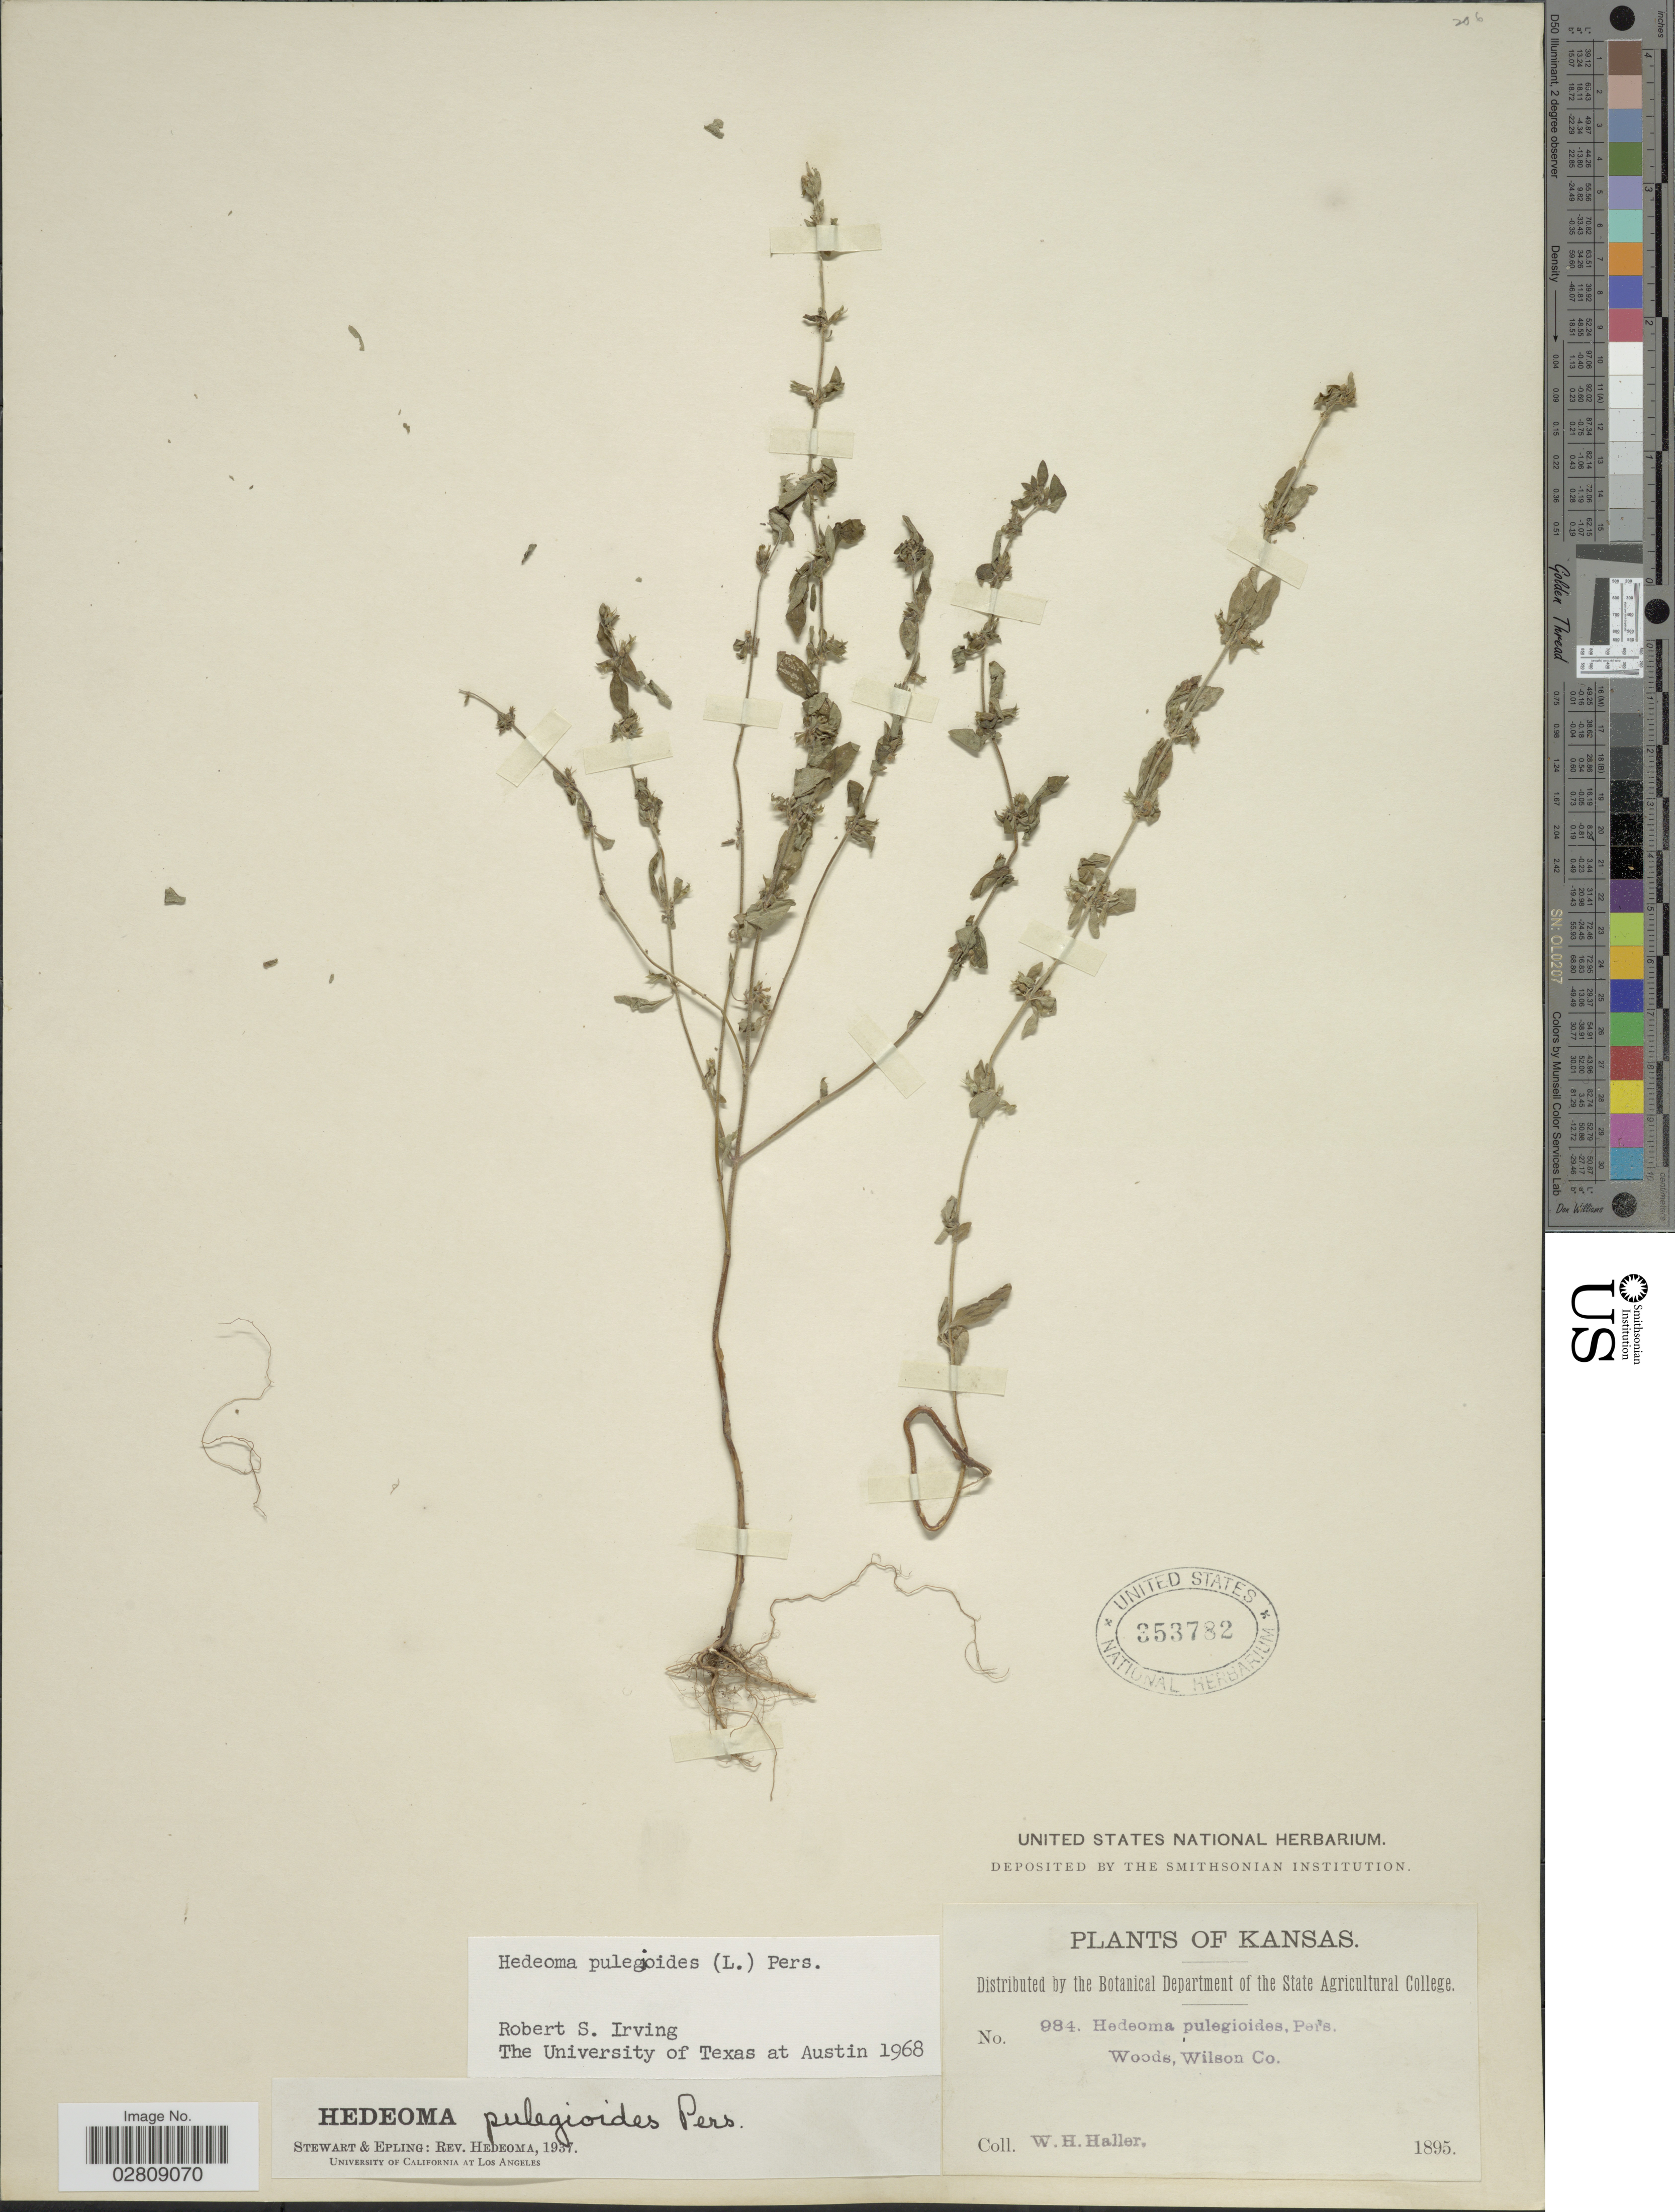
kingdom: Plantae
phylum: Tracheophyta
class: Magnoliopsida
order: Lamiales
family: Lamiaceae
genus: Hedeoma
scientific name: Hedeoma pulegioides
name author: (L.) Pers.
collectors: W. Haller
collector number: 984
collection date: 1895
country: United States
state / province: Kansas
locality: Woods, Wilson Co.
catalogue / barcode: US 353782